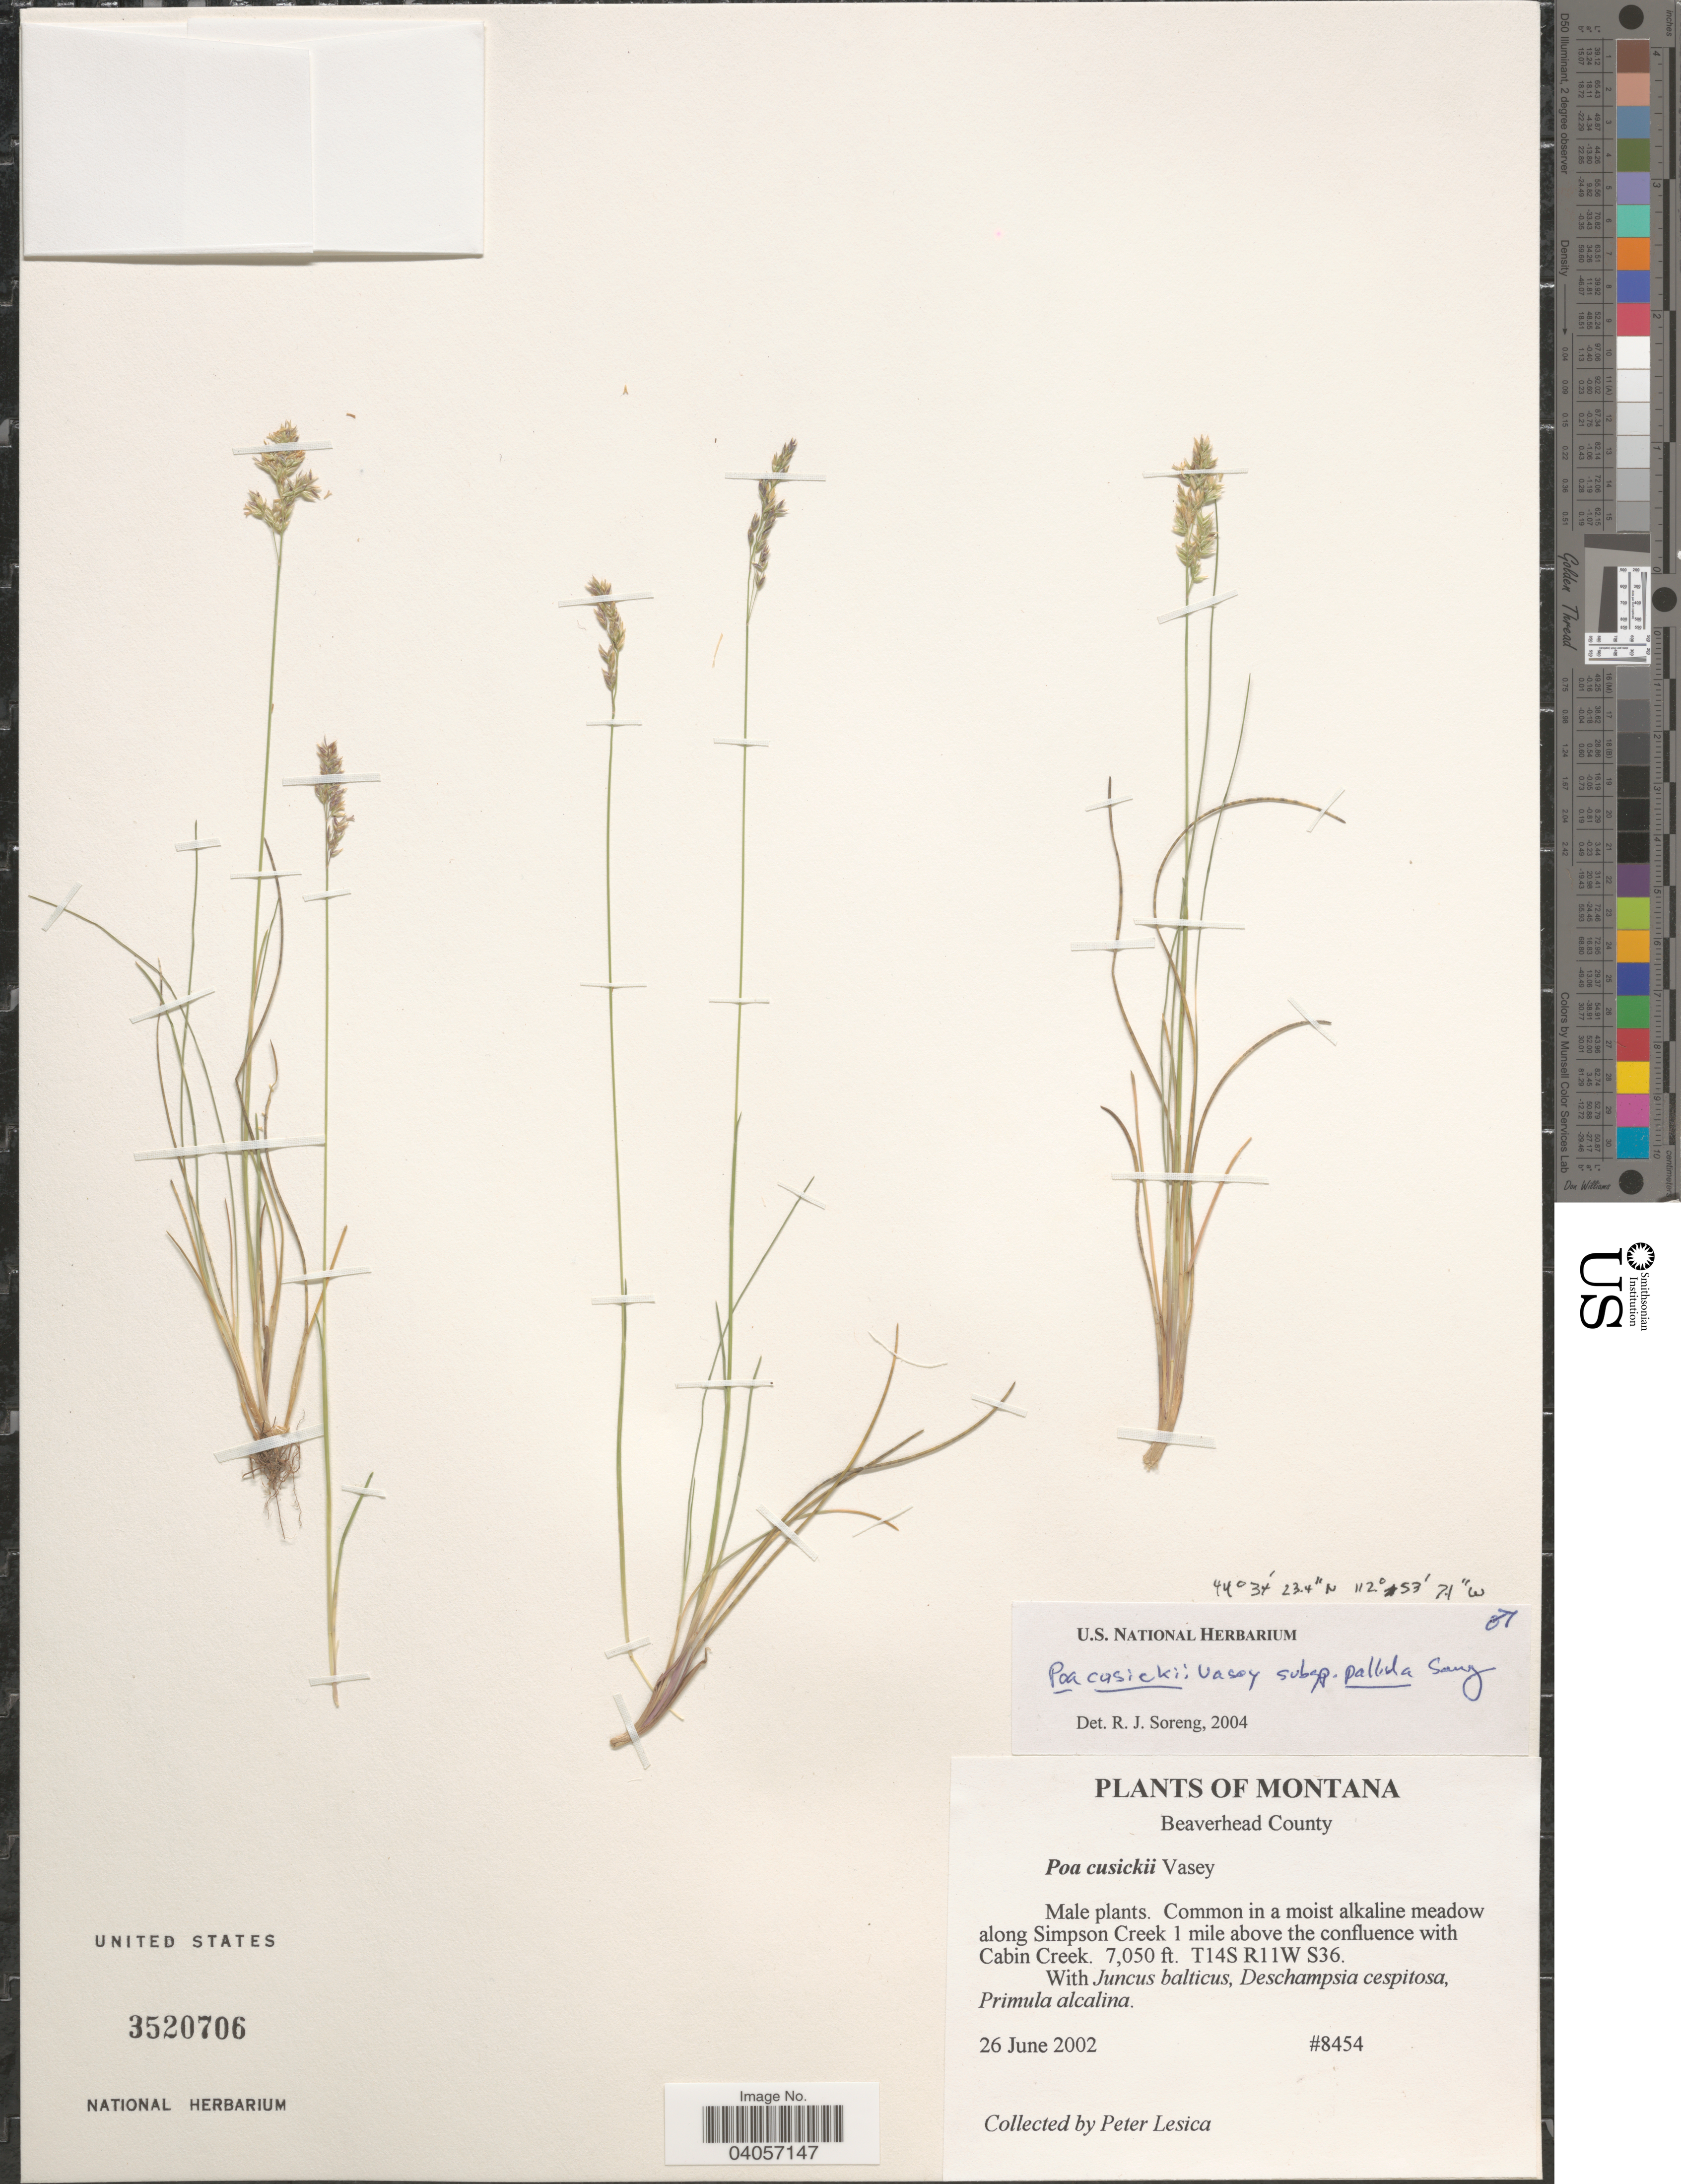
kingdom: Plantae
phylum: Tracheophyta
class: Liliopsida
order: Poales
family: Poaceae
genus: Poa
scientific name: Poa cusickii subsp. pallida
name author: Soreng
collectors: P. Lesica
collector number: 8454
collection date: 2002-06-26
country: United States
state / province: Montana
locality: Beaverhead County. Common in a moist alkaline meadow along Simpson Creek 1 mile above the confluence with Cabin Creek. T14S R11W S36.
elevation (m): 2149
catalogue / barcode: US 3520706